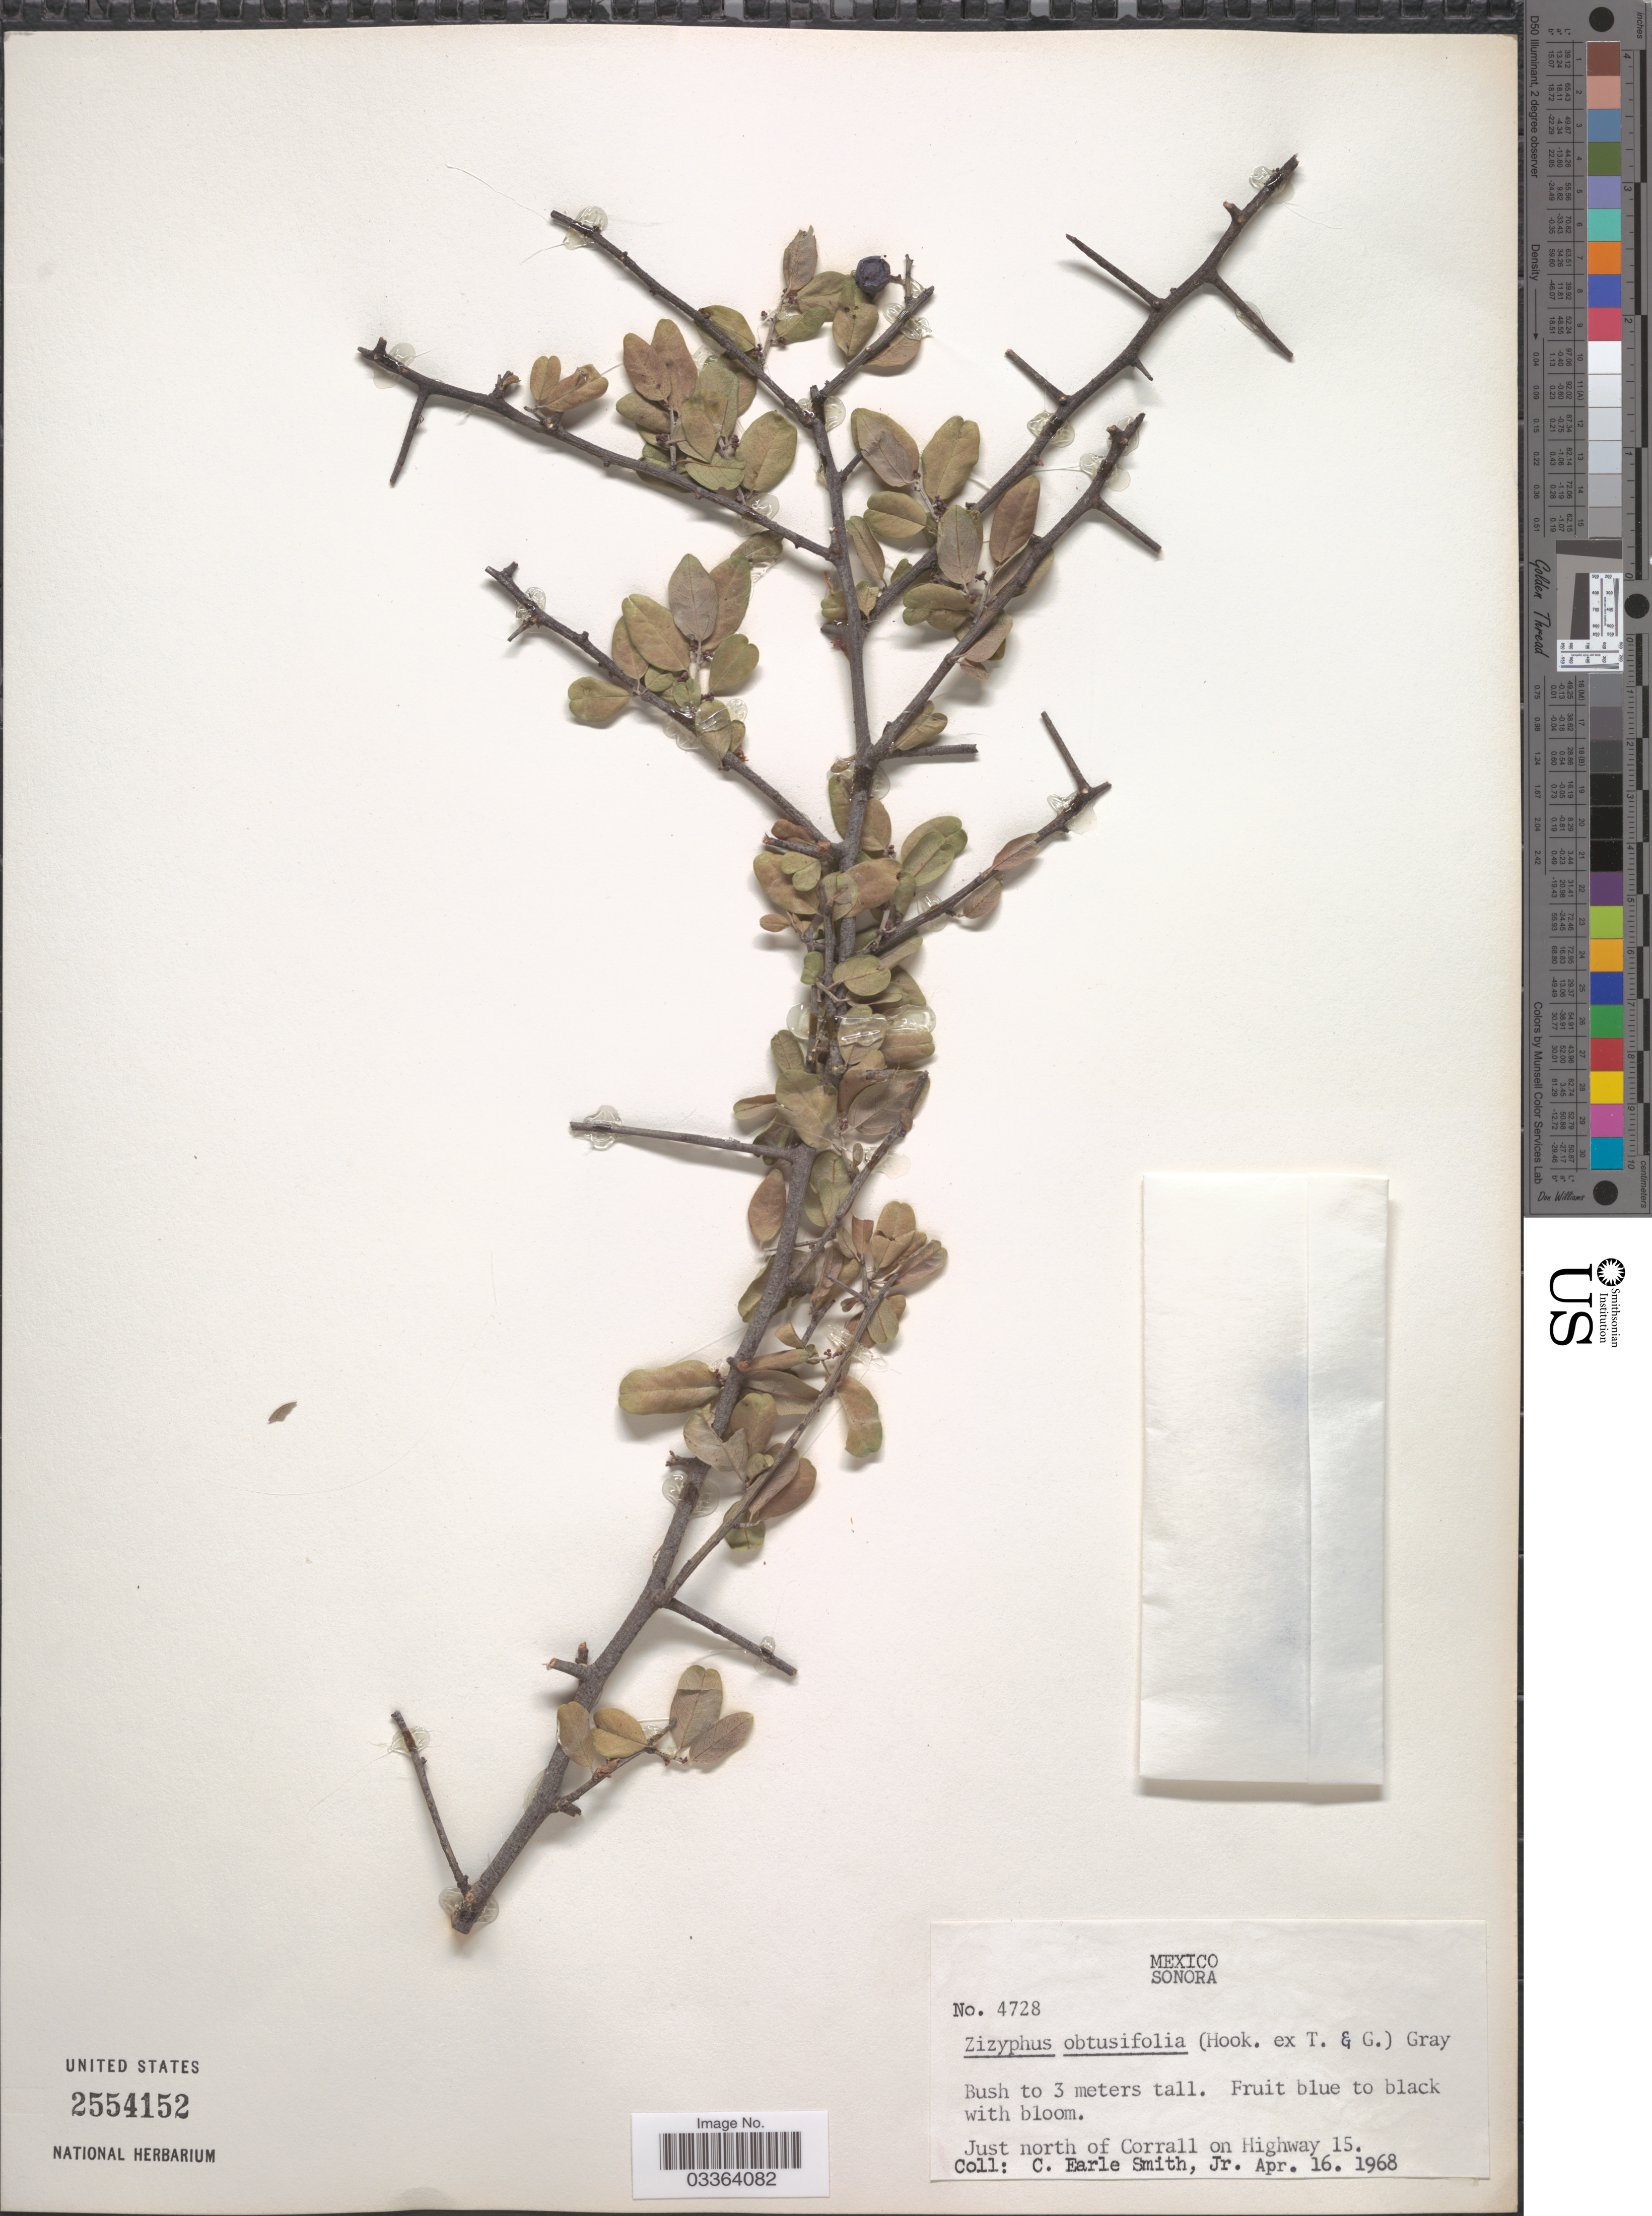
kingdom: Plantae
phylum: Tracheophyta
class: Magnoliopsida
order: Rosales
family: Rhamnaceae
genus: Sarcomphalus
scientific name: Sarcomphalus obtusifolius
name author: (Hook. ex Torr. & A. Gray) Hauenschild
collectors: C. E. Smith Jr.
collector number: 4728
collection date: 1968-04-16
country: Mexico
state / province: Sonora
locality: Just north of Corall on Highway 15.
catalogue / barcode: US 2554152